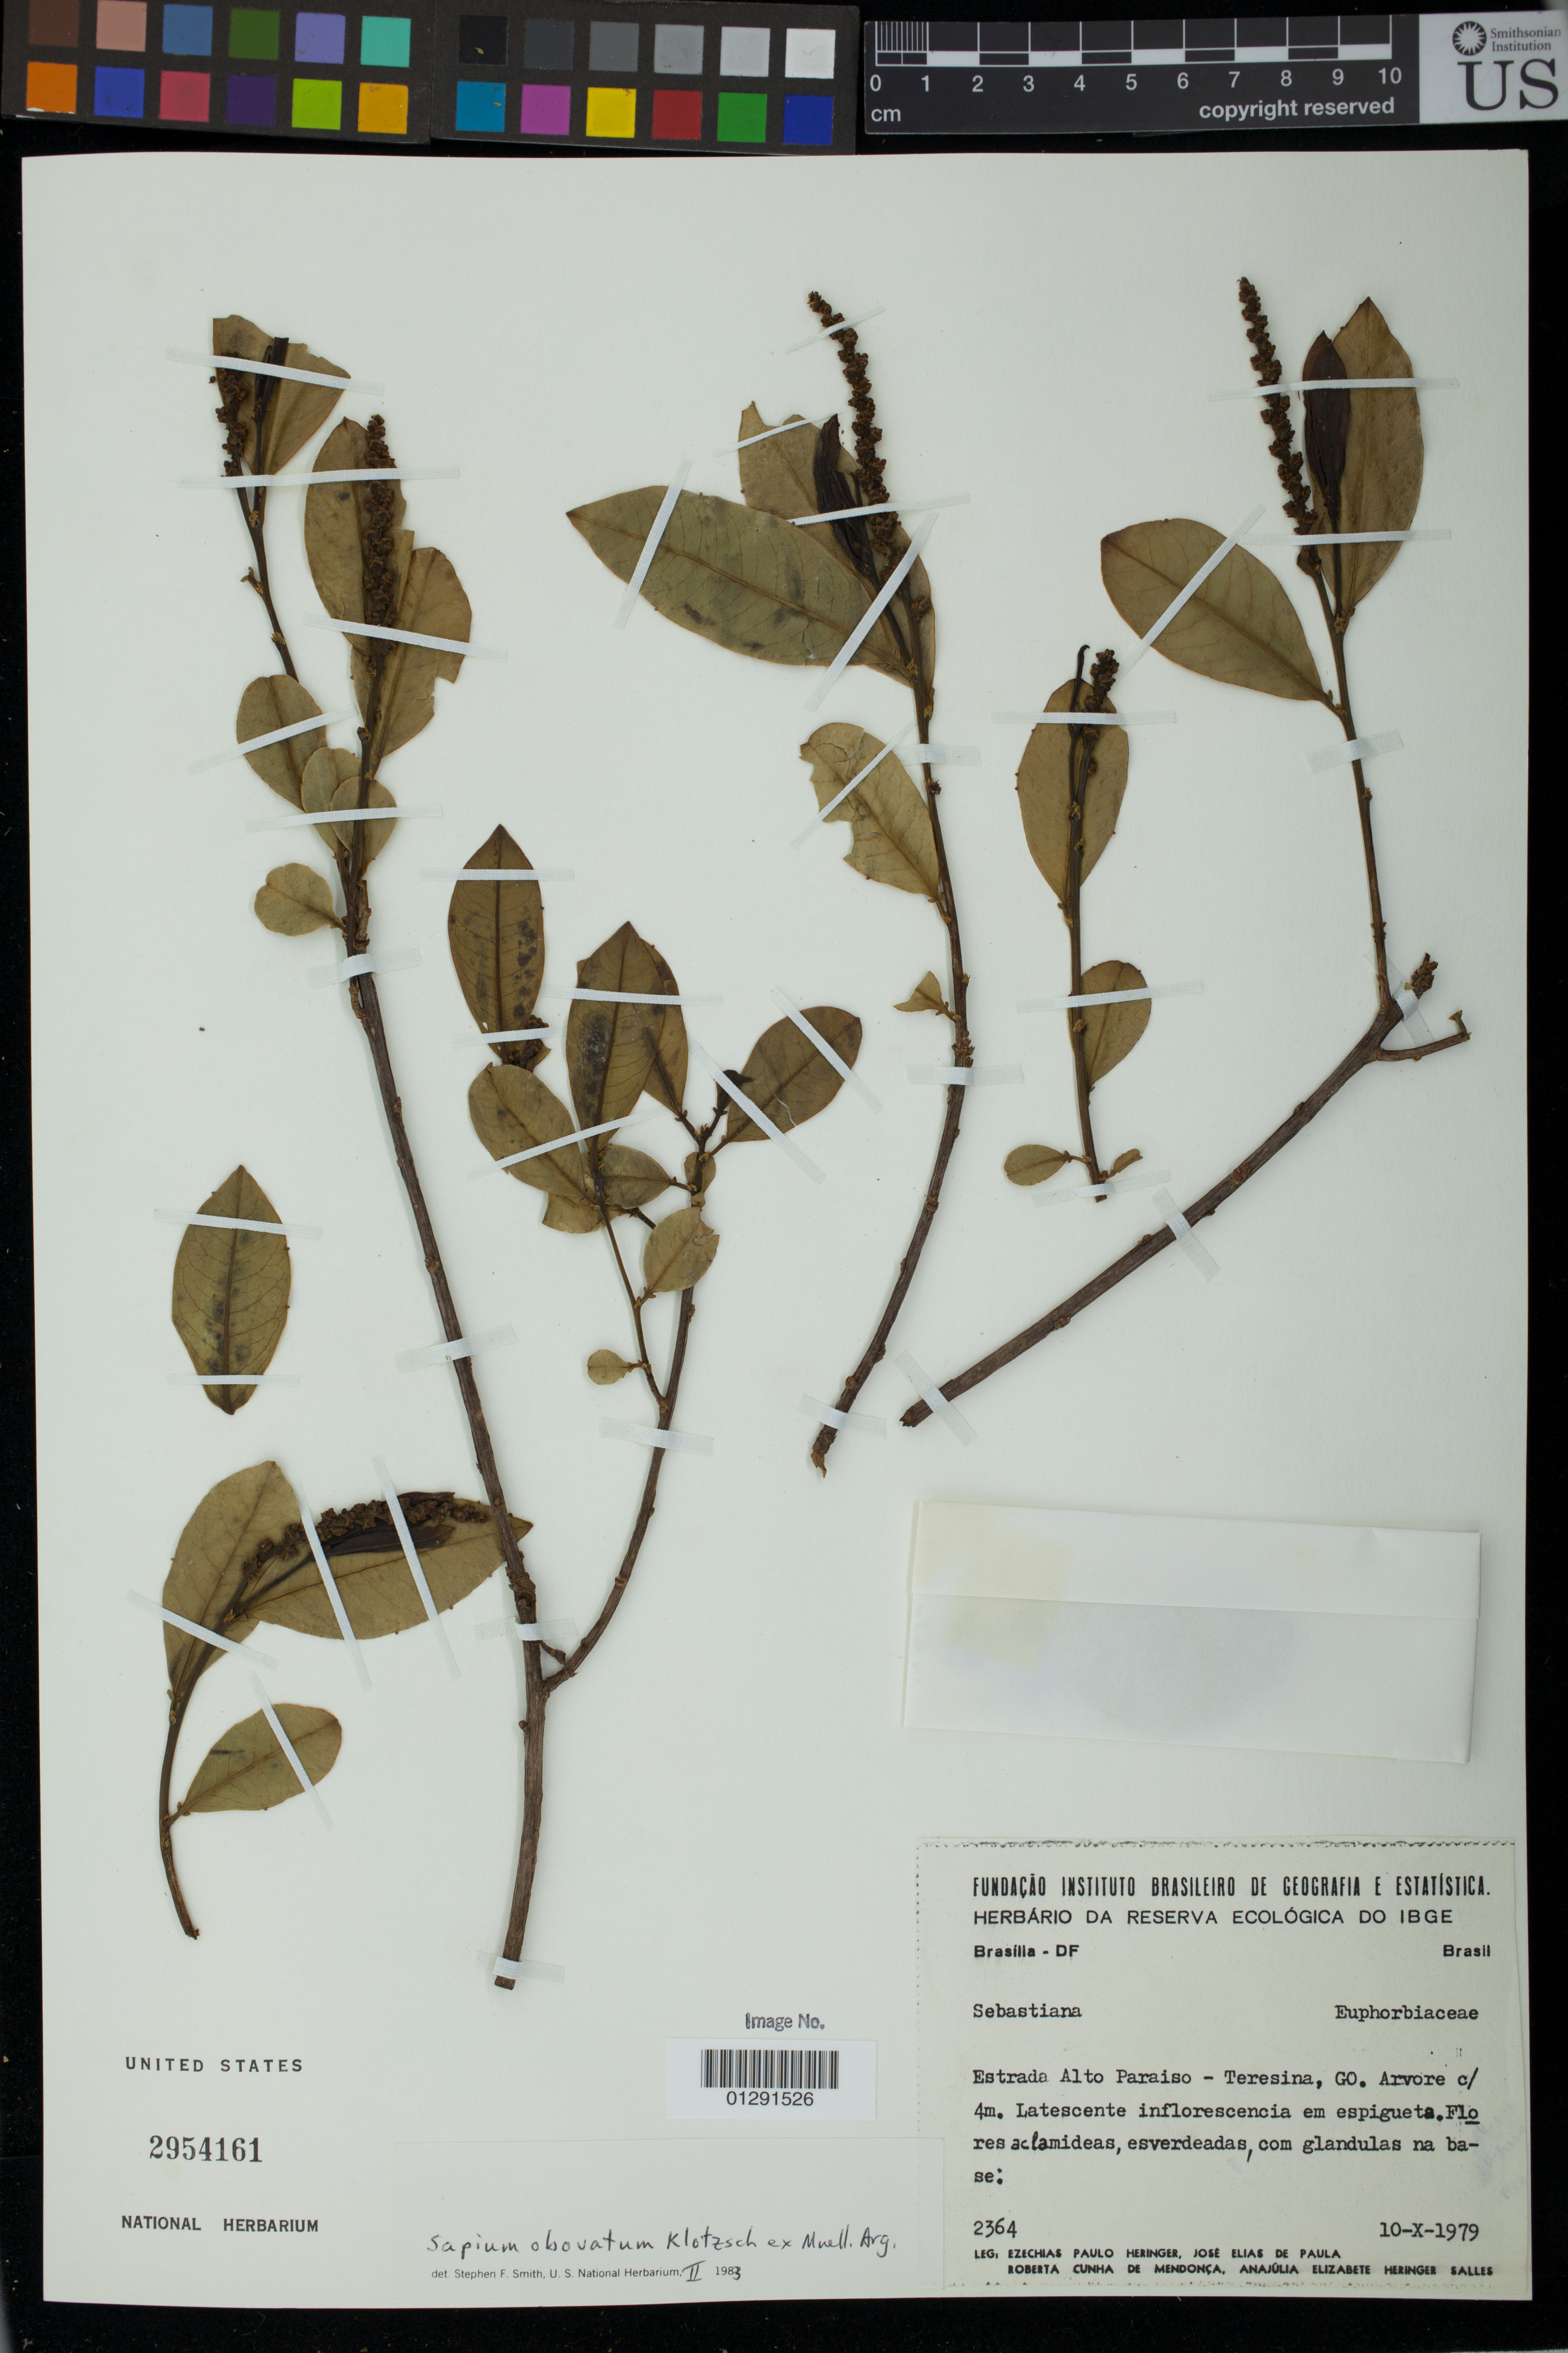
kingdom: Plantae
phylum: Tracheophyta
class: Magnoliopsida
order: Malpighiales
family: Euphorbiaceae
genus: Sapium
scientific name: Sapium obovatum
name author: Klotzsch ex Müll. Arg.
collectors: E. P. Heringer, E. De Paula, R. C. Mendonça & A. E. Heringer Salles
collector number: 2364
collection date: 1979-10-10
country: Brazil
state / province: Goias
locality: Estrado Alto Paraiso - Teresina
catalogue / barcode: US 2954161